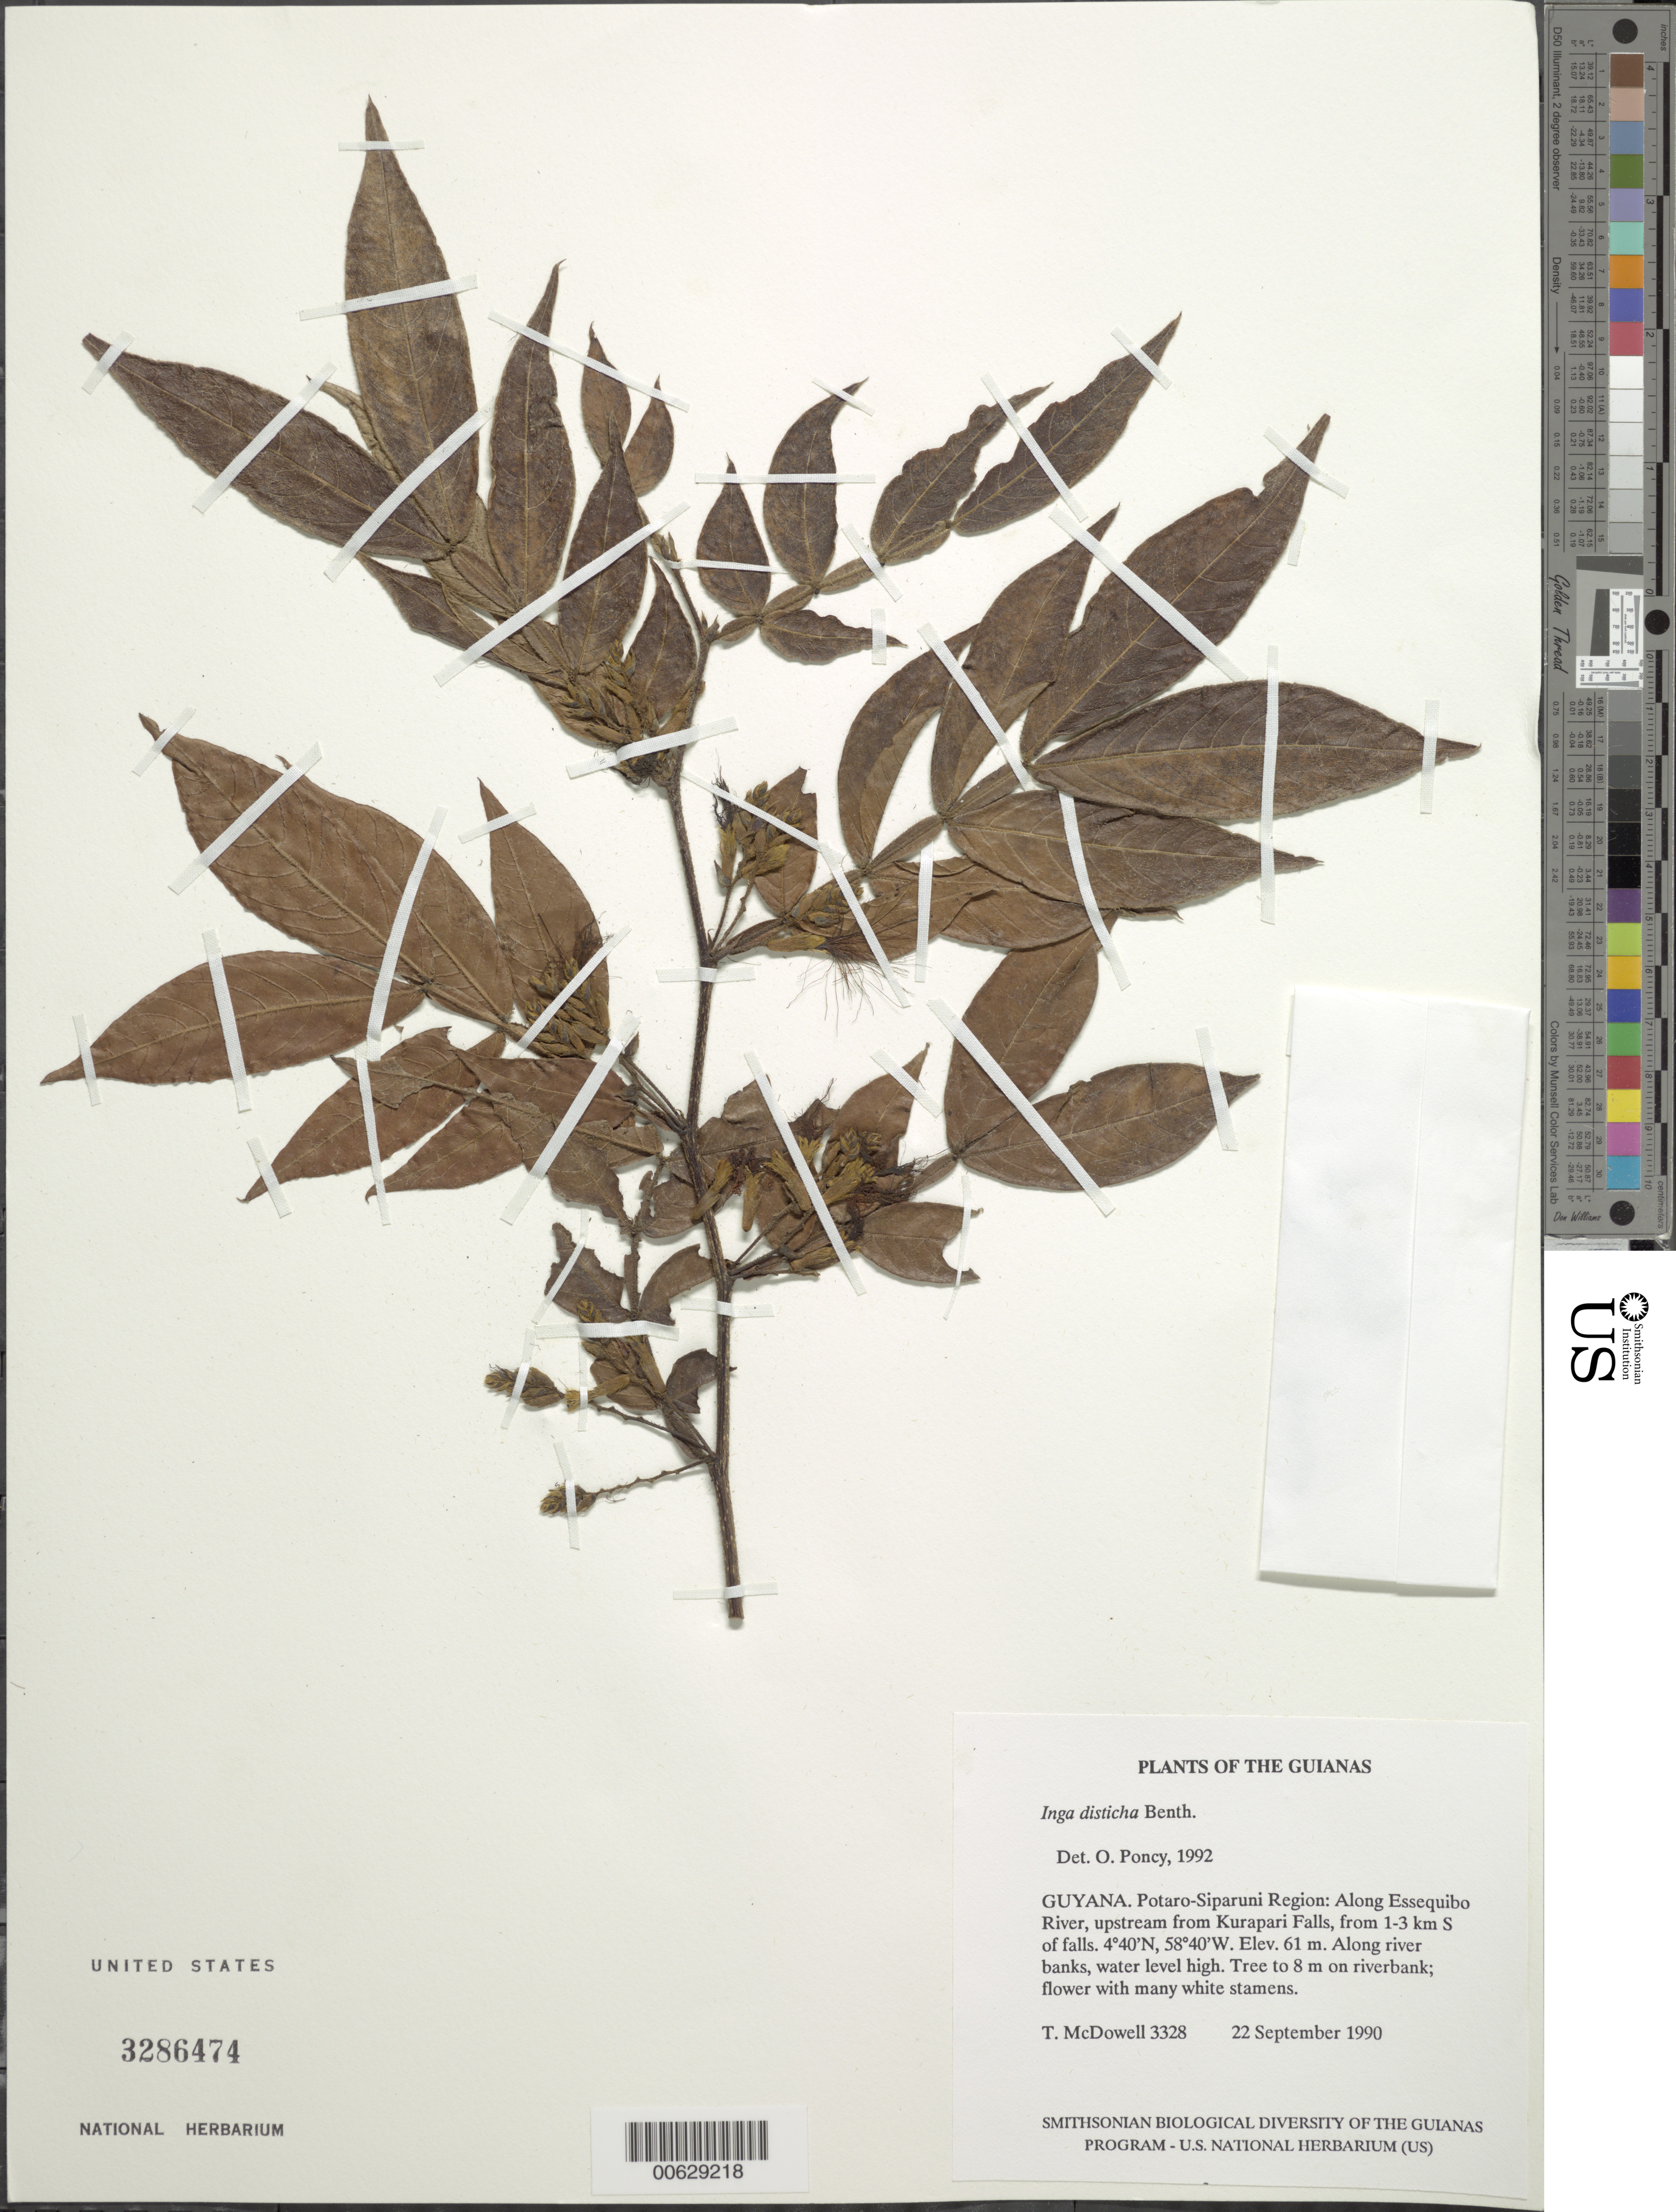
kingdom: Plantae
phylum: Tracheophyta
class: Magnoliopsida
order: Fabales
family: Fabaceae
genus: Inga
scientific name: Inga disticha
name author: Benth.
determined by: Poncy, O.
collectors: T. McDowell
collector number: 3328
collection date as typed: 22 September 1990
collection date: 1990-09-22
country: Guyana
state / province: Potaro-Siparuni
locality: Along Essequibo River, upstream from Kurupukari Falls, from 1-3 km S of falls. Iwokrama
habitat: Along river banks, water level high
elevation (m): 61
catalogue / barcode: US 3286474